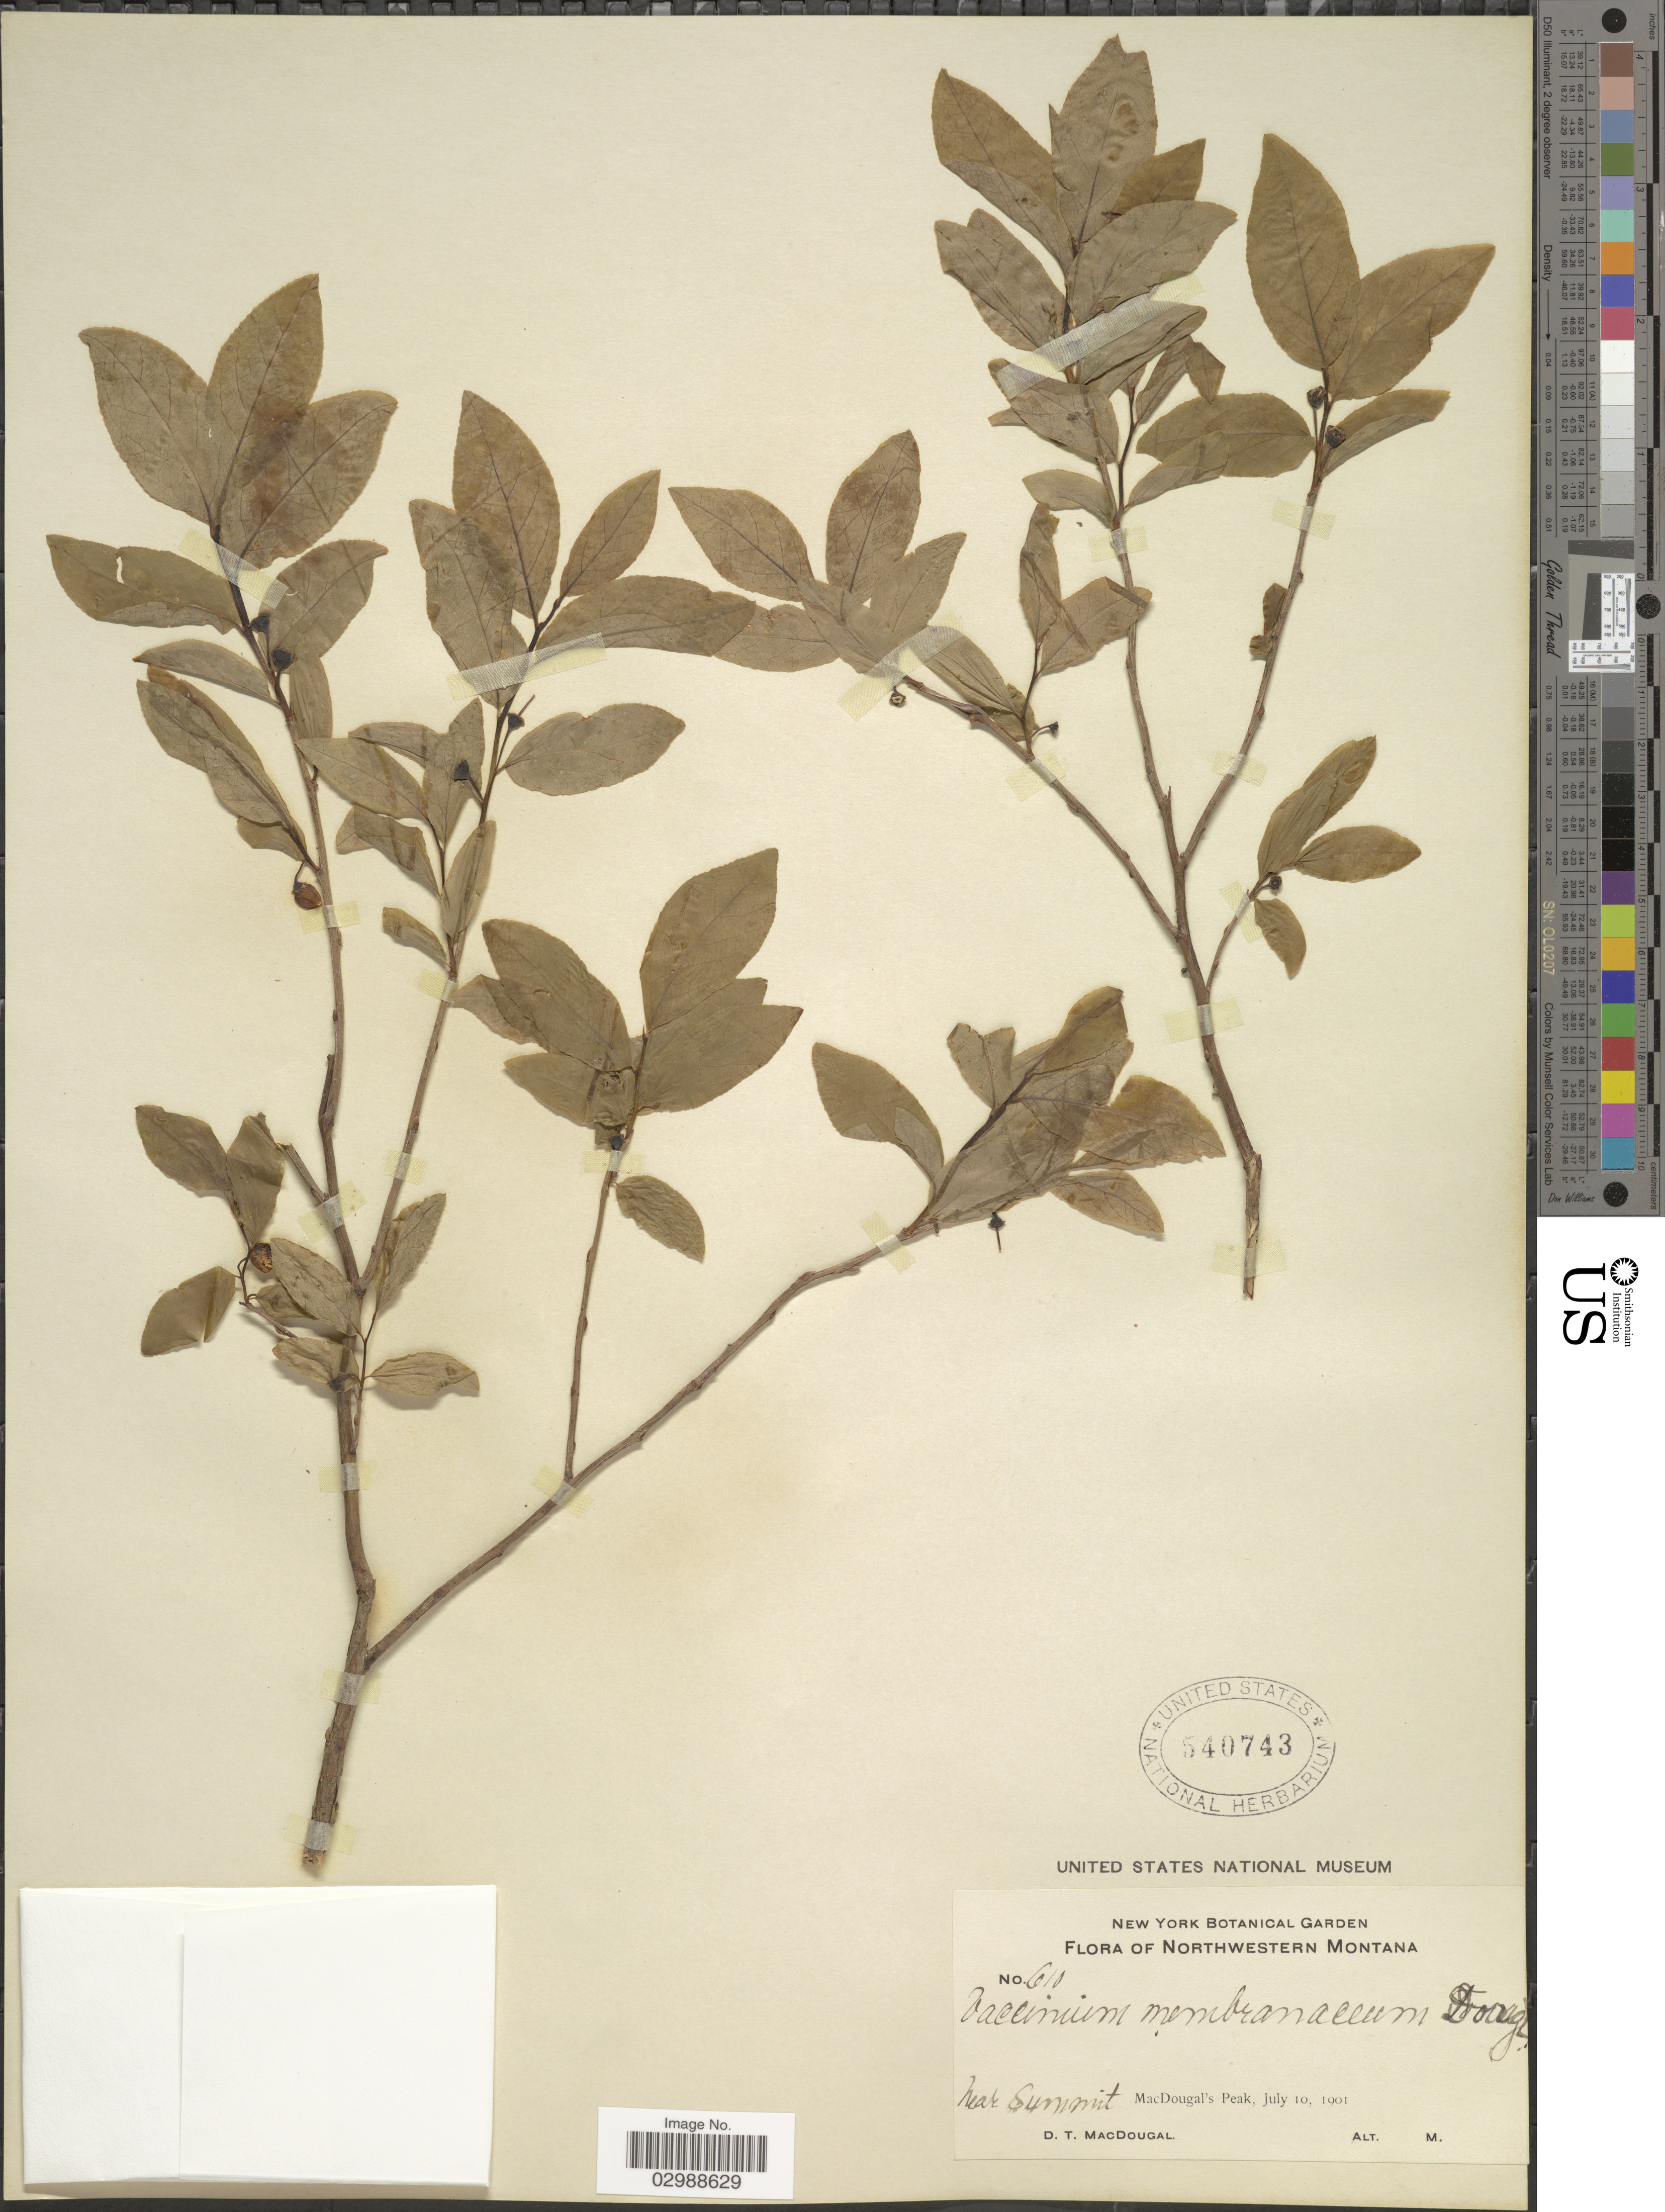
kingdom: Plantae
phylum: Tracheophyta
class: Magnoliopsida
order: Ericales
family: Ericaceae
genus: Vaccinium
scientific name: Vaccinium membranaceum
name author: Douglas ex Torr.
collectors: D. T. MacDougal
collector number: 610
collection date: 1901-07-10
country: United States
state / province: Montana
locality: Northwestern Montana. Near Summit. MacDougal's Peak.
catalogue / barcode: US 540743